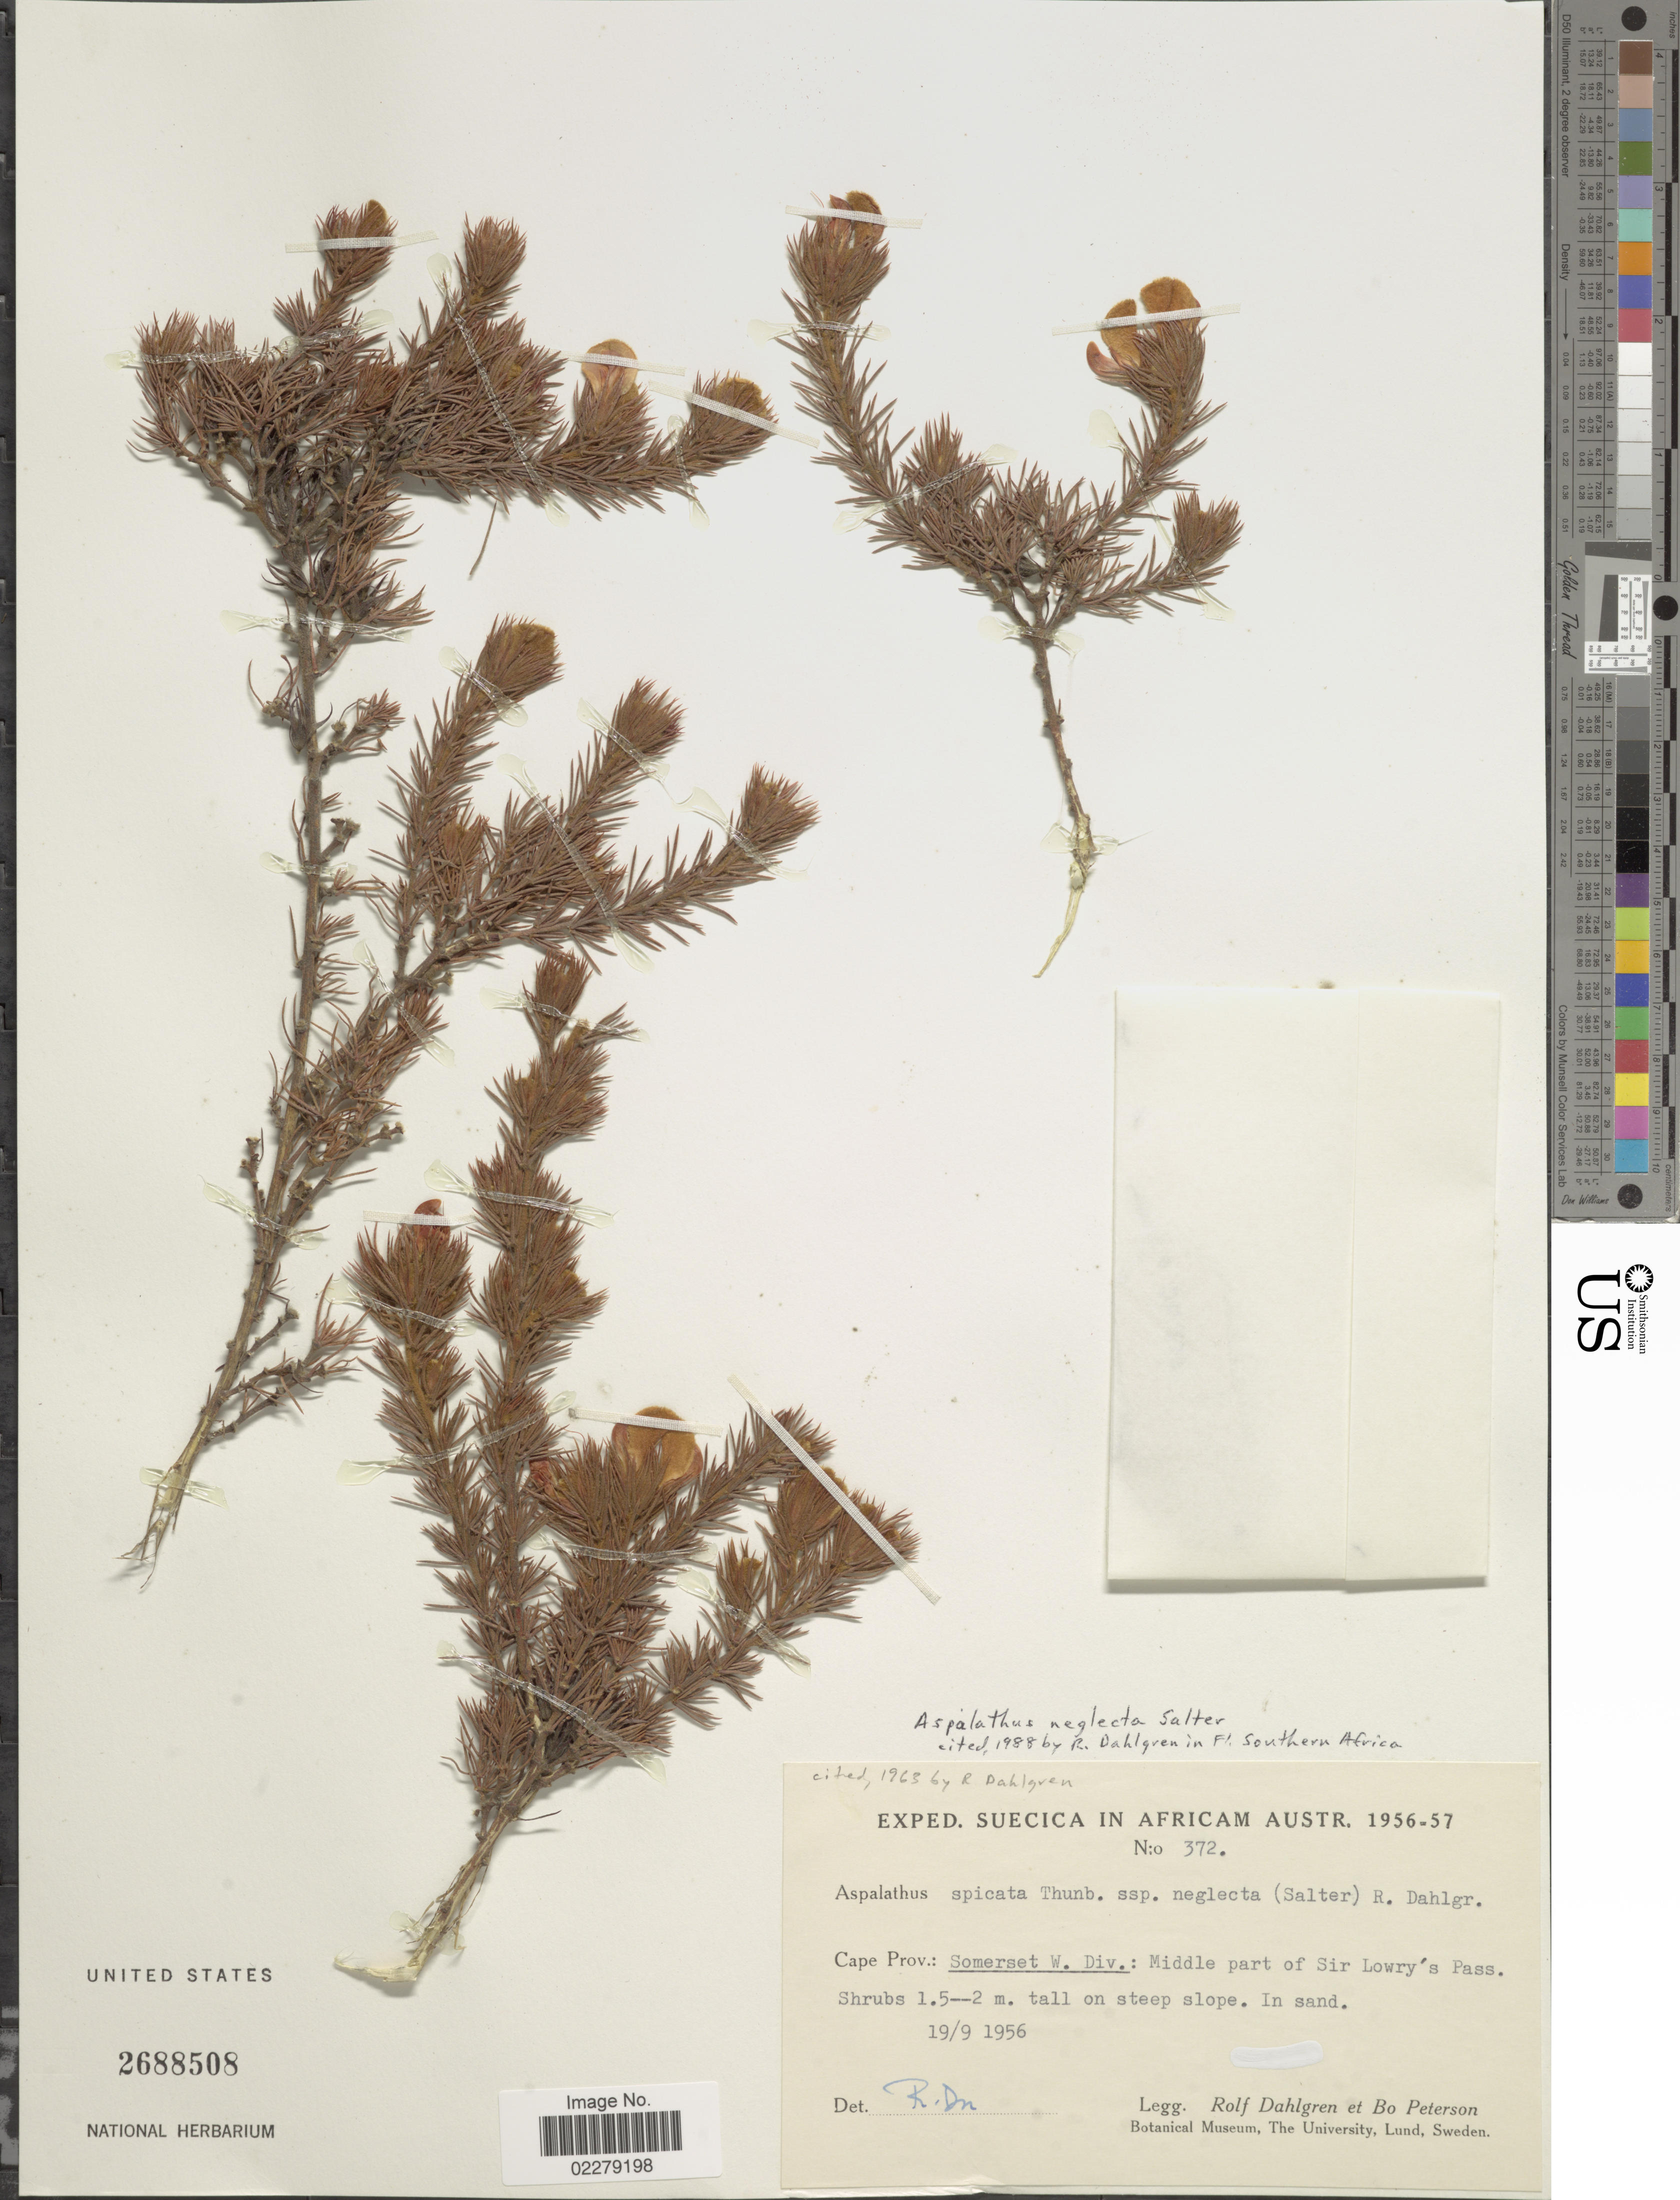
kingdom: Plantae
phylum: Tracheophyta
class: Magnoliopsida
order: Fabales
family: Fabaceae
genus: Aspalathus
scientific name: Aspalathus neglecta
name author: T.M. Salter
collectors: R. Dahlgren & B. H. Peterson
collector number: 372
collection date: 1956-09-19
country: South Africa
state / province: Western Cape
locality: Somerset W. Div.: Middle part of Sir Lowry's Pass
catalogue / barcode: US 2688508